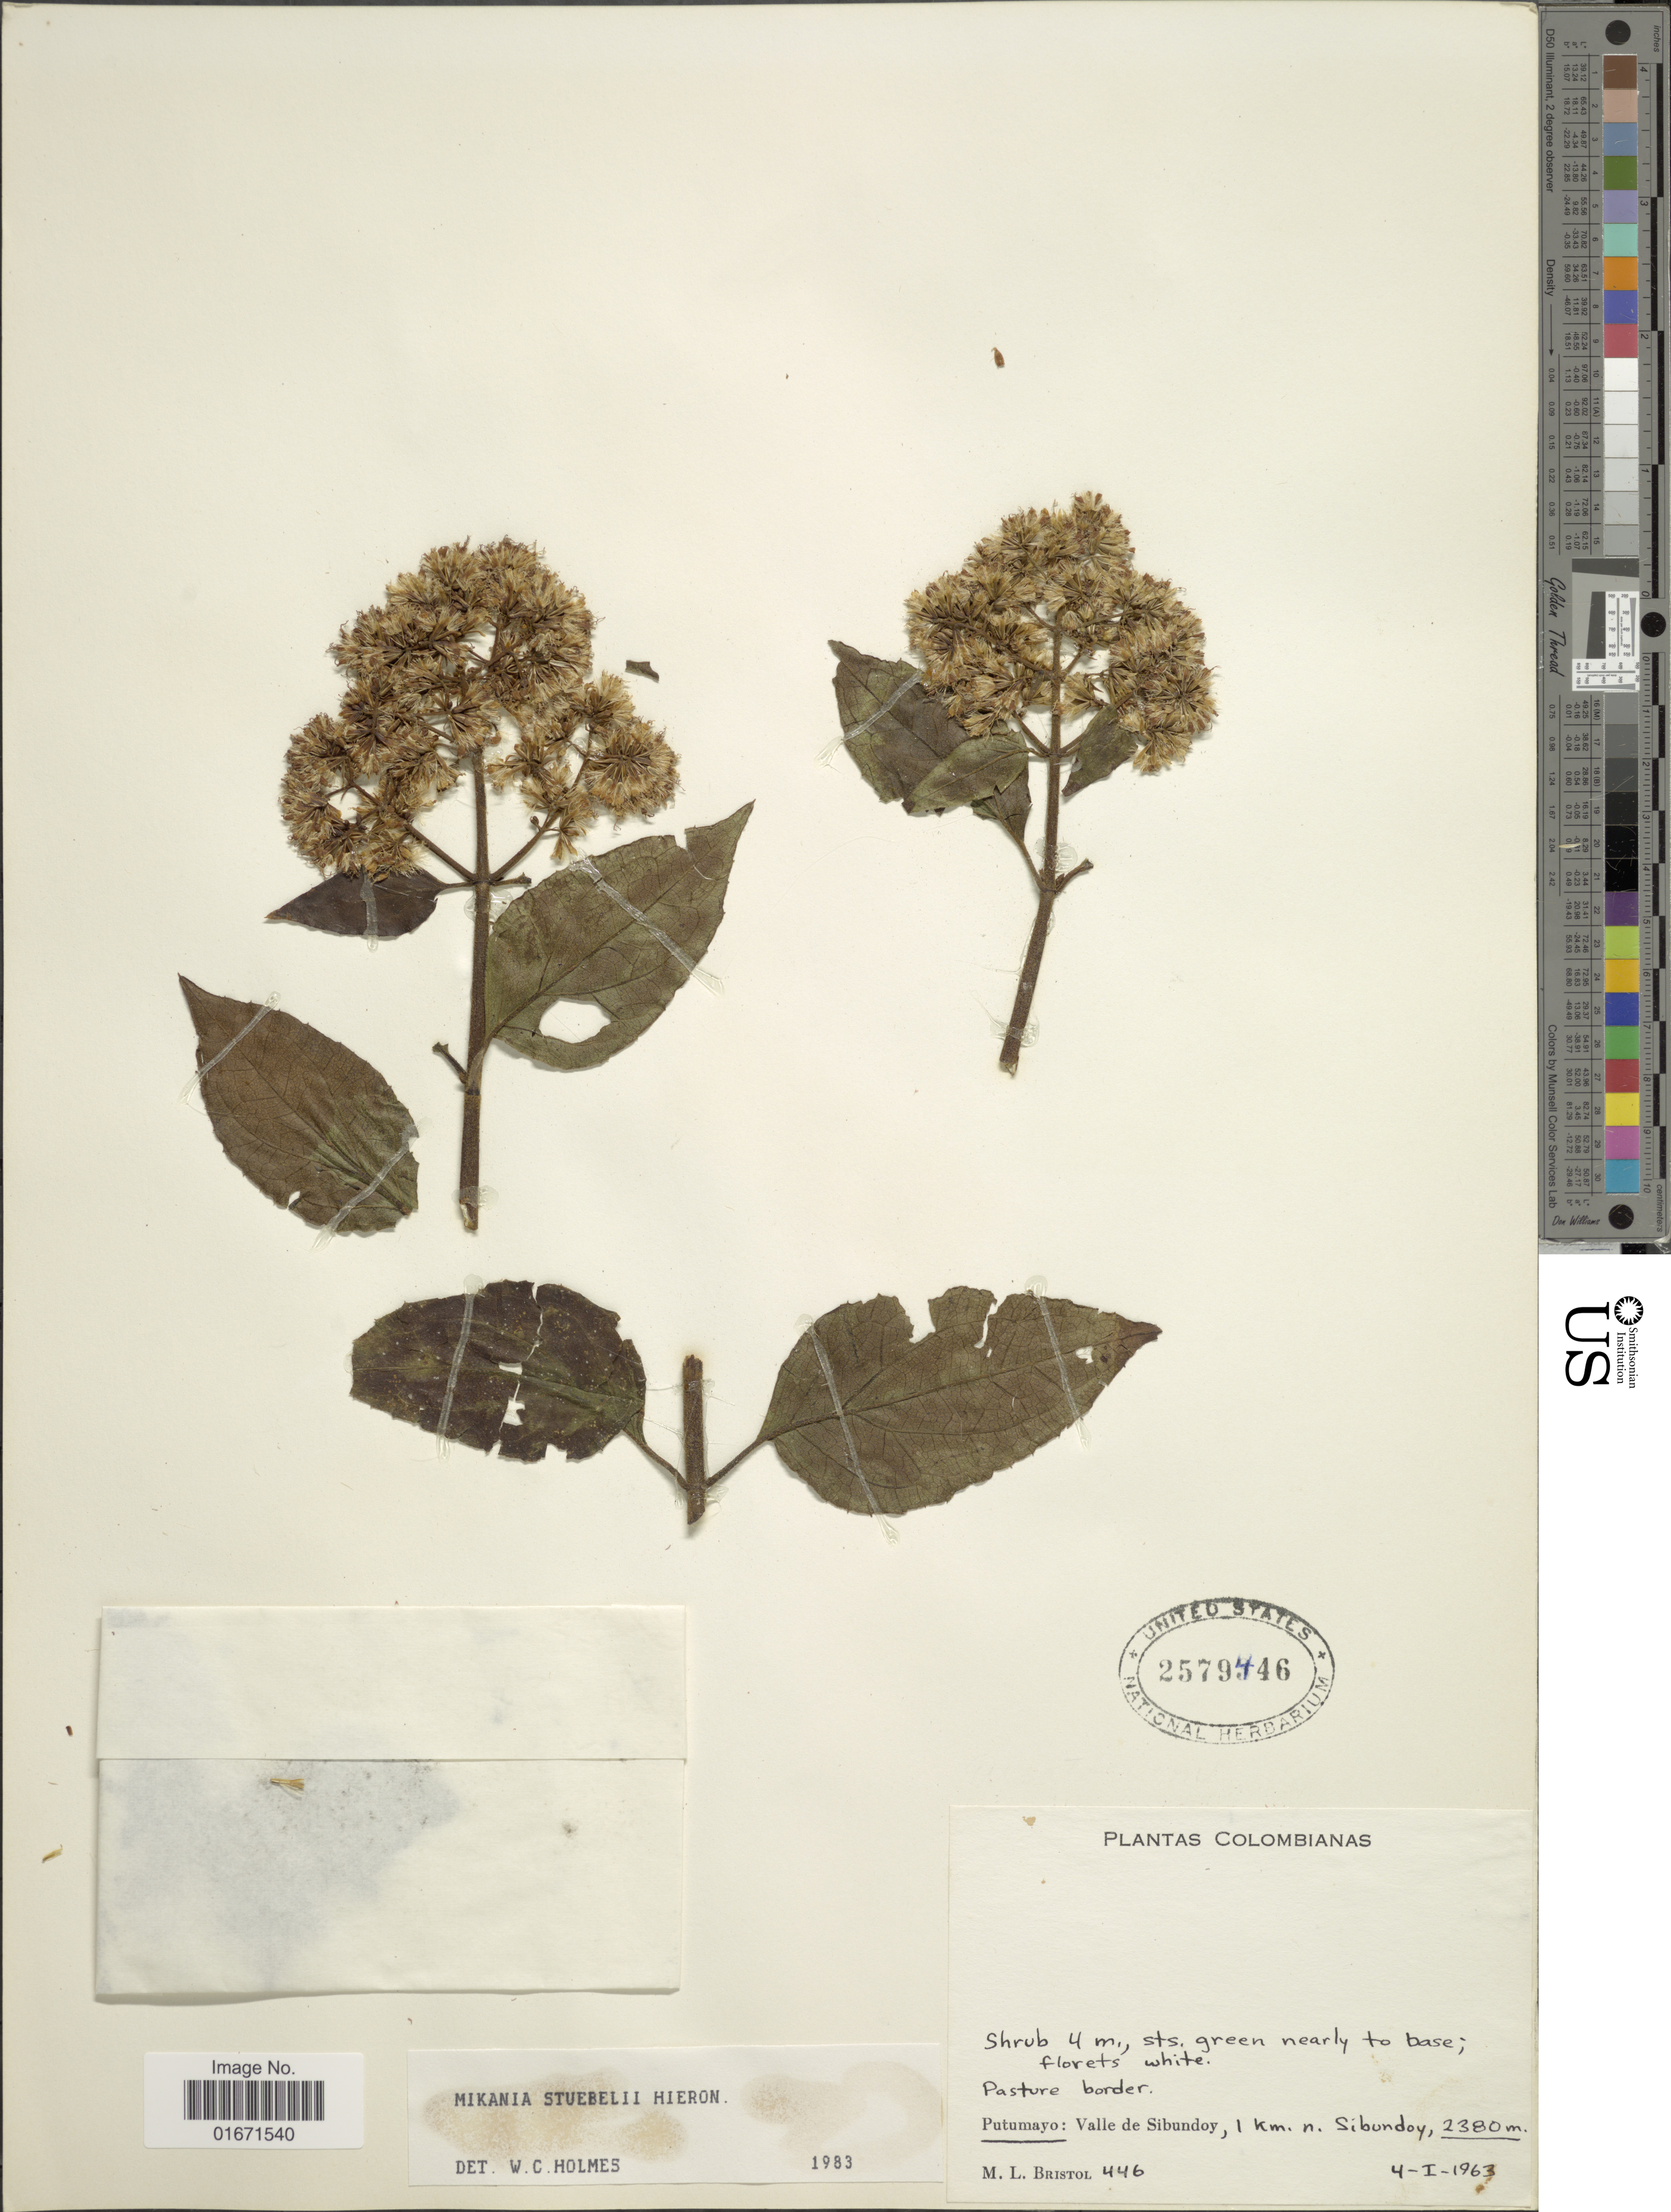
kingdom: Plantae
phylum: Tracheophyta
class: Magnoliopsida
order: Asterales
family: Asteraceae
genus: Mikania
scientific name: Mikania stuebelii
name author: Hieron.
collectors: M. L. Bristol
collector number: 446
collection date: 1963-01-04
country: Colombia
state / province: Putumayo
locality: Putumayo: Valle de Sibundoy, 1 km. n. Sibundoy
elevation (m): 2380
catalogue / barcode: US 2579446